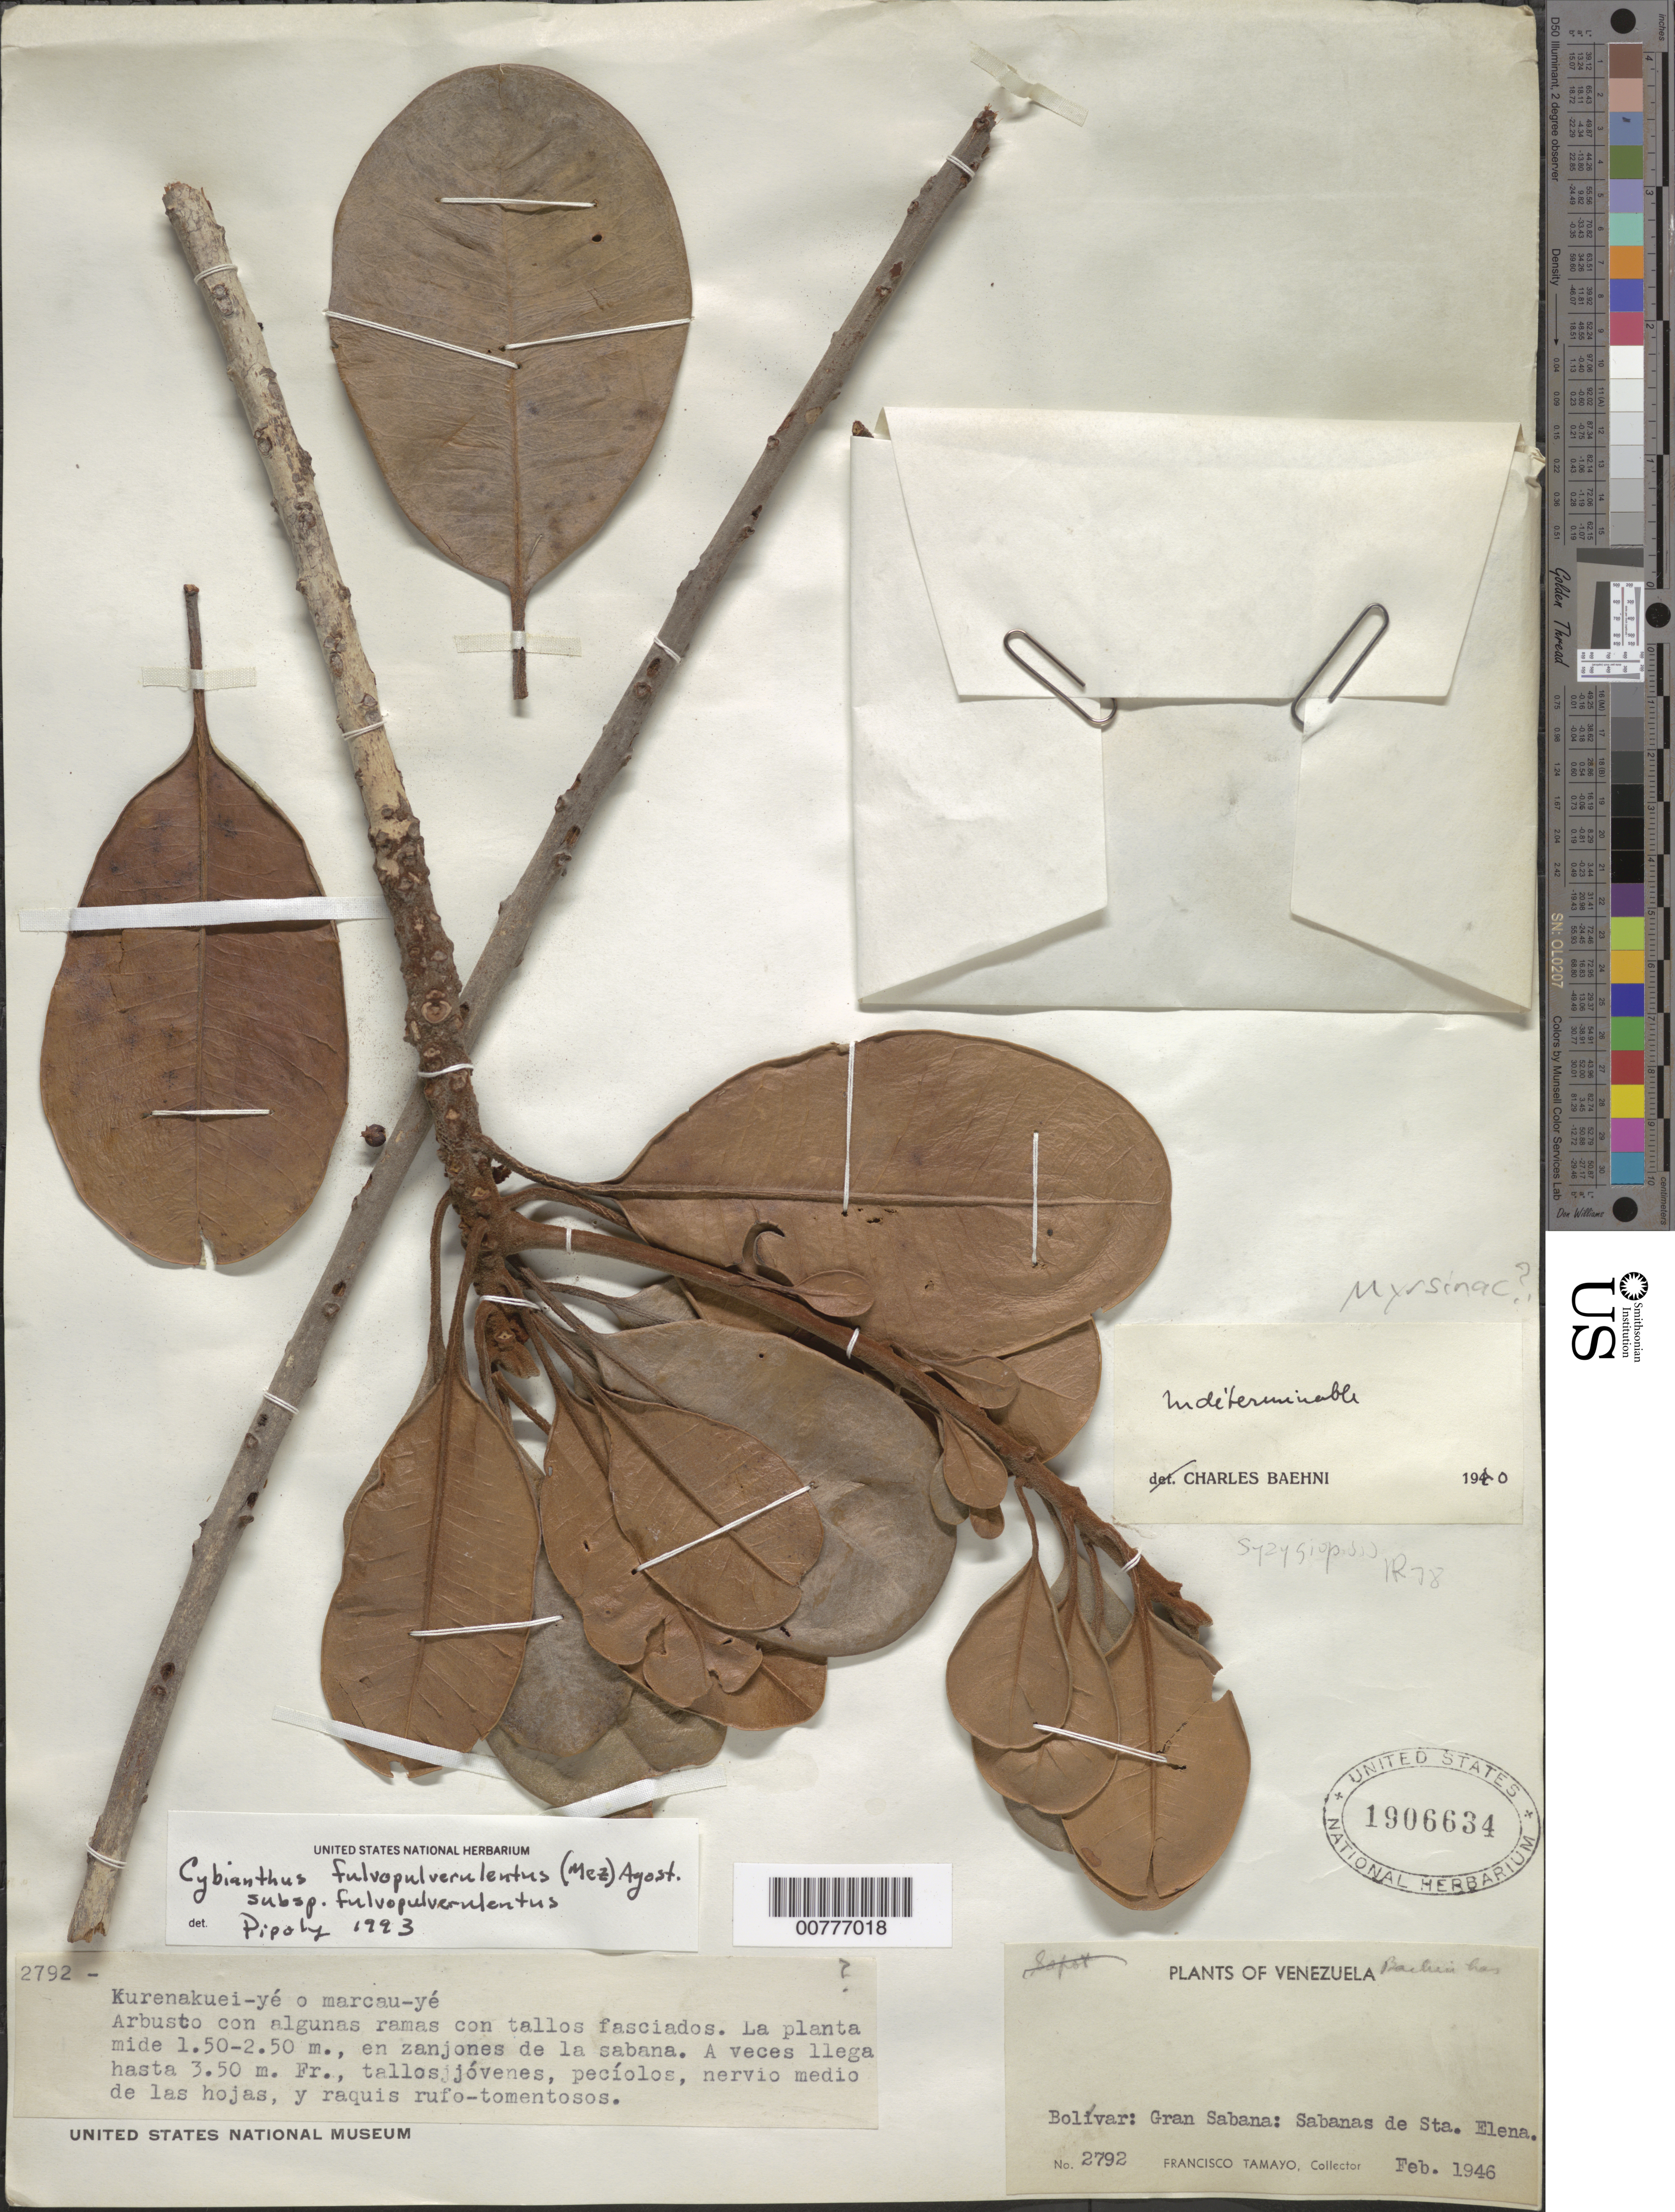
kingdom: Plantae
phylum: Tracheophyta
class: Magnoliopsida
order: Ericales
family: Primulaceae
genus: Cybianthus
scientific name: Cybianthus fulvopulverulentus subsp. fulvopulverulentus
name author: (Mez) G. Agostini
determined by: Pipoly, J. J., III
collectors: F. Tamayo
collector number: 2792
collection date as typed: Feb-46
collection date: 1946-02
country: Venezuela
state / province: Bolívar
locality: Gran Sabana, Sta. Elena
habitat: Zanjones de la sabana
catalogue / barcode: US 1906634